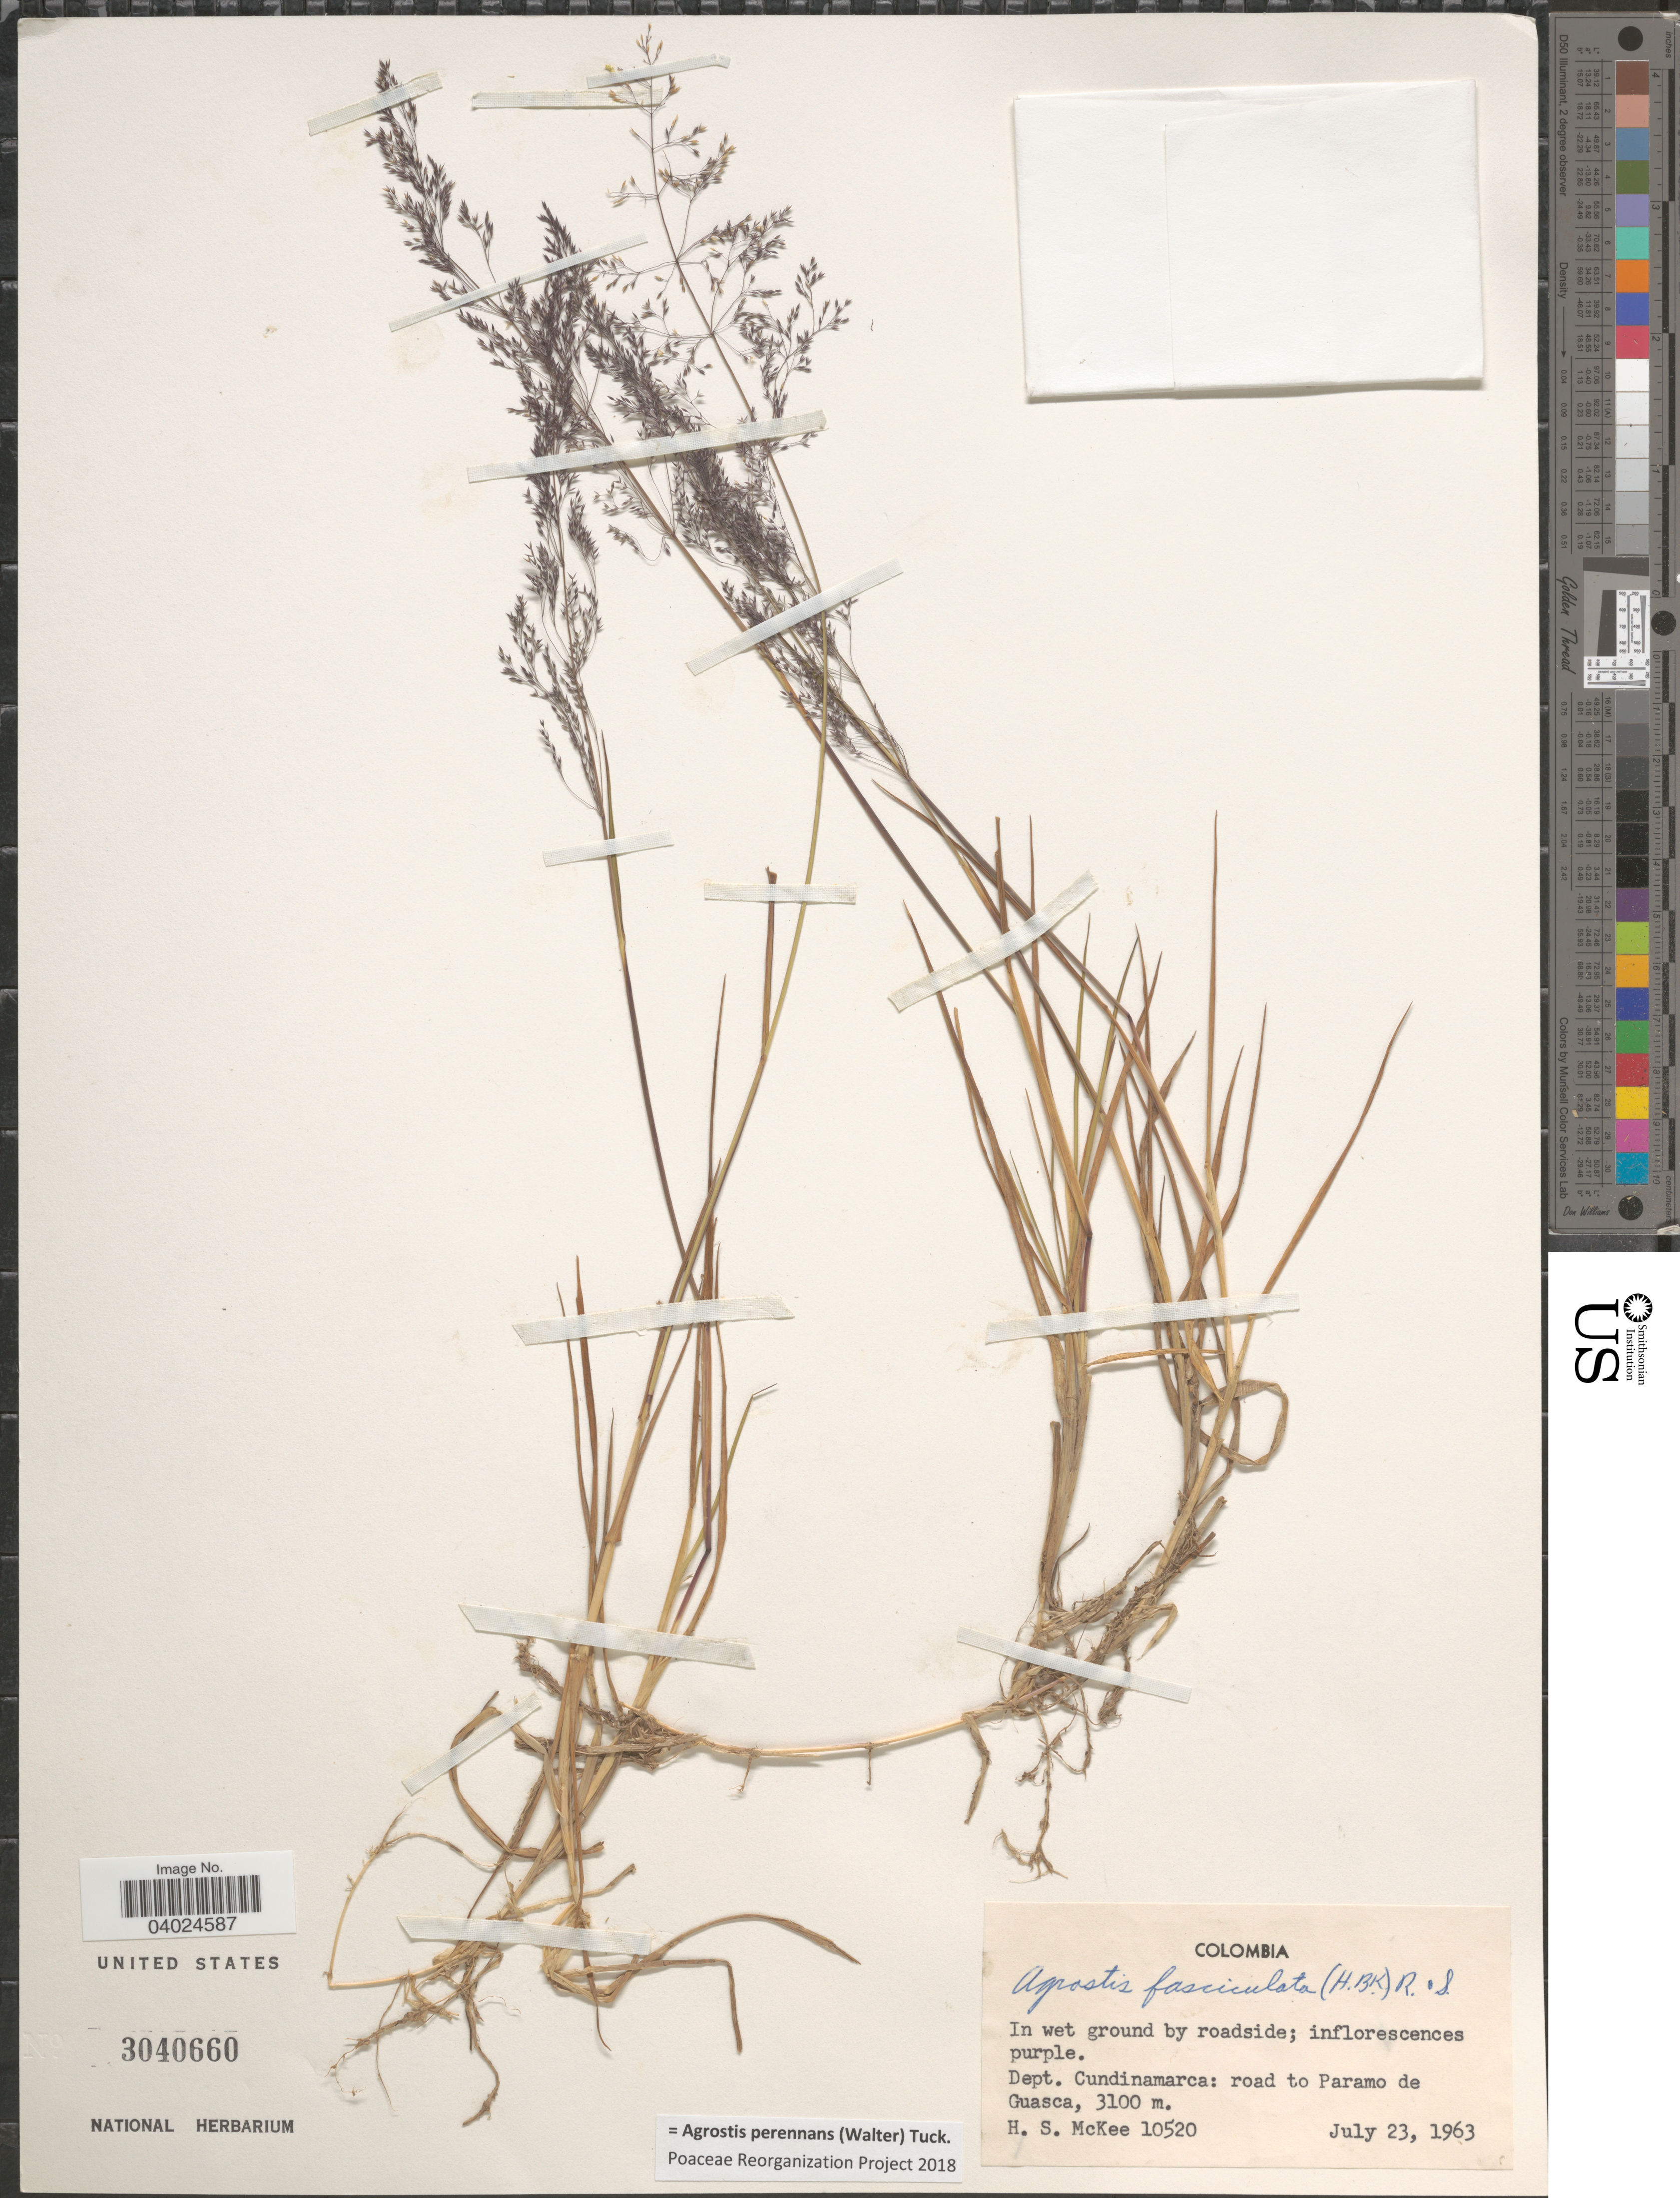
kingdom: Plantae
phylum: Tracheophyta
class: Liliopsida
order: Poales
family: Poaceae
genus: Agrostis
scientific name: Agrostis perennans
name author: (Walter) Tuck.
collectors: H. S. McKee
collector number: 10520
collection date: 1963-07-23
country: Colombia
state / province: Cundinamarca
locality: In wet ground by roadside. Dept. Cundinamarca: road to Paramo de Guasca.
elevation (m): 3100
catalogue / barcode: US 3040660